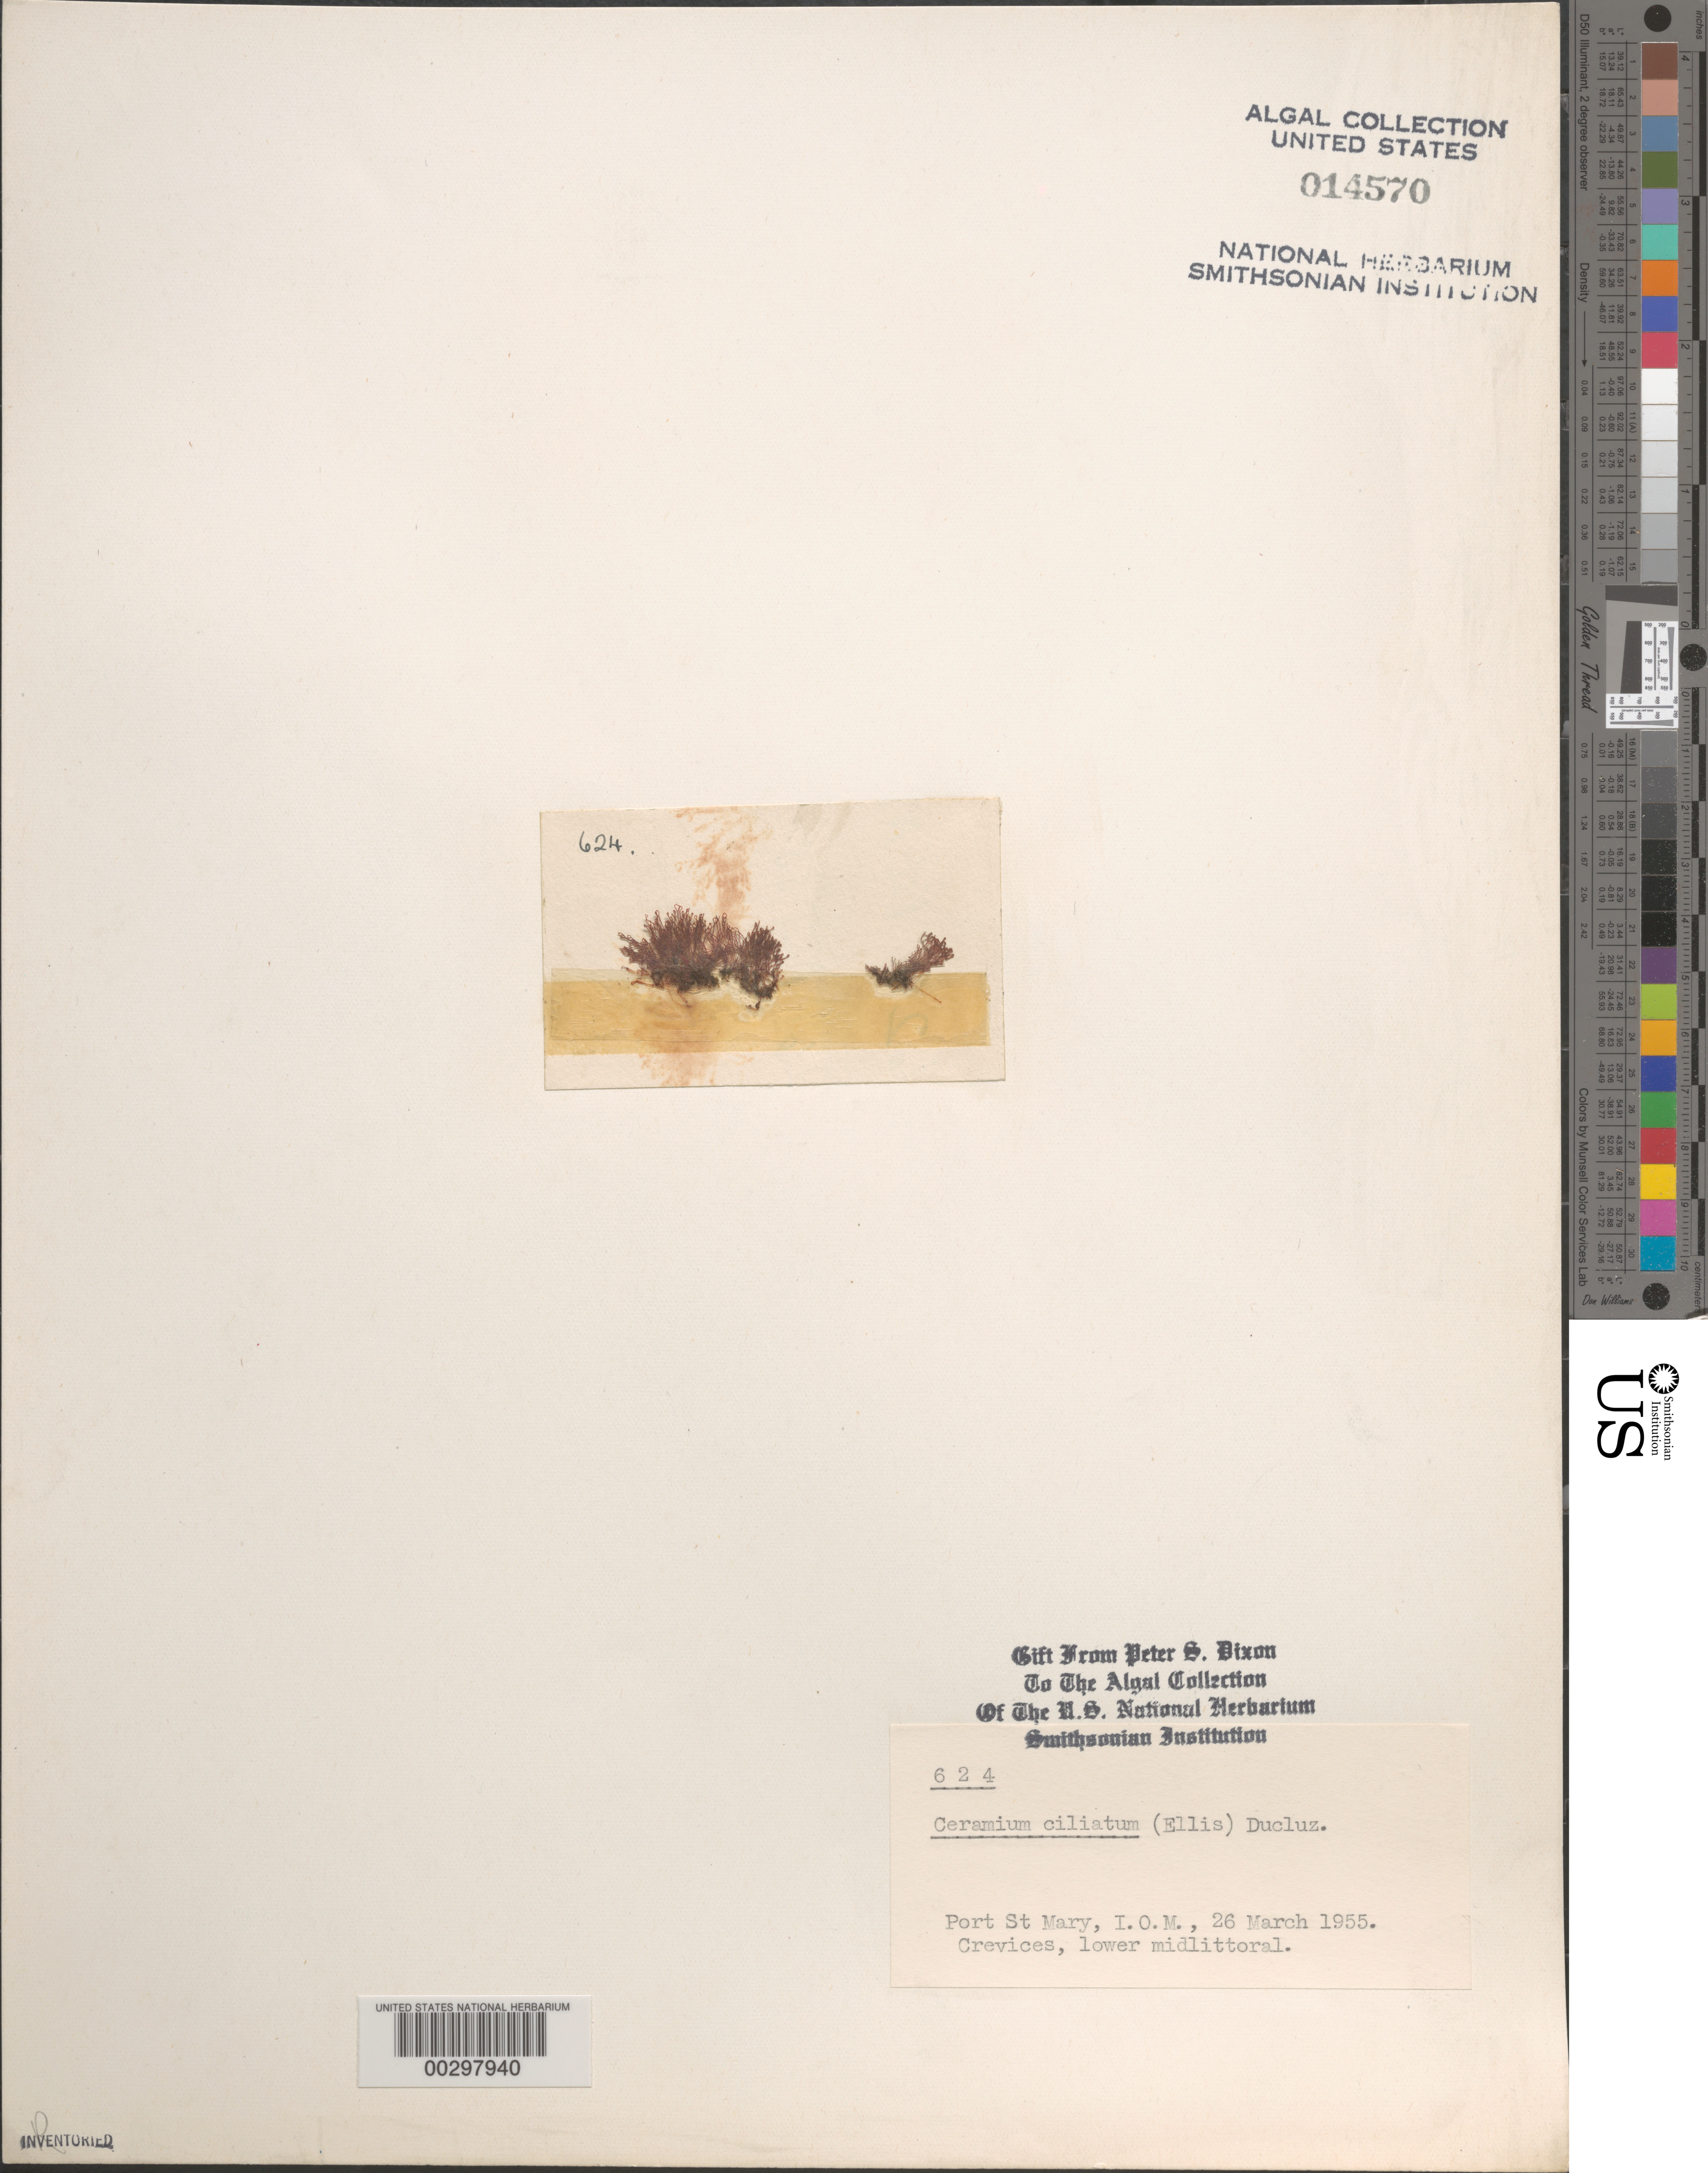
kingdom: Plantae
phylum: Rhodophyta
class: Florideophyceae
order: Ceramiales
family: Ceramiaceae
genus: Ceramium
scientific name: Ceramium ciliatum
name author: (J. Ellis) Ducluzeau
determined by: Dixon, P. S.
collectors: P. S. Dixon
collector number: PSD 624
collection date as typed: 26 Mar 1955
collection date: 1955-03-26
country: United Kingdom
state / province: England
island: Isle of Man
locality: Port St. Mary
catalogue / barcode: US 14570